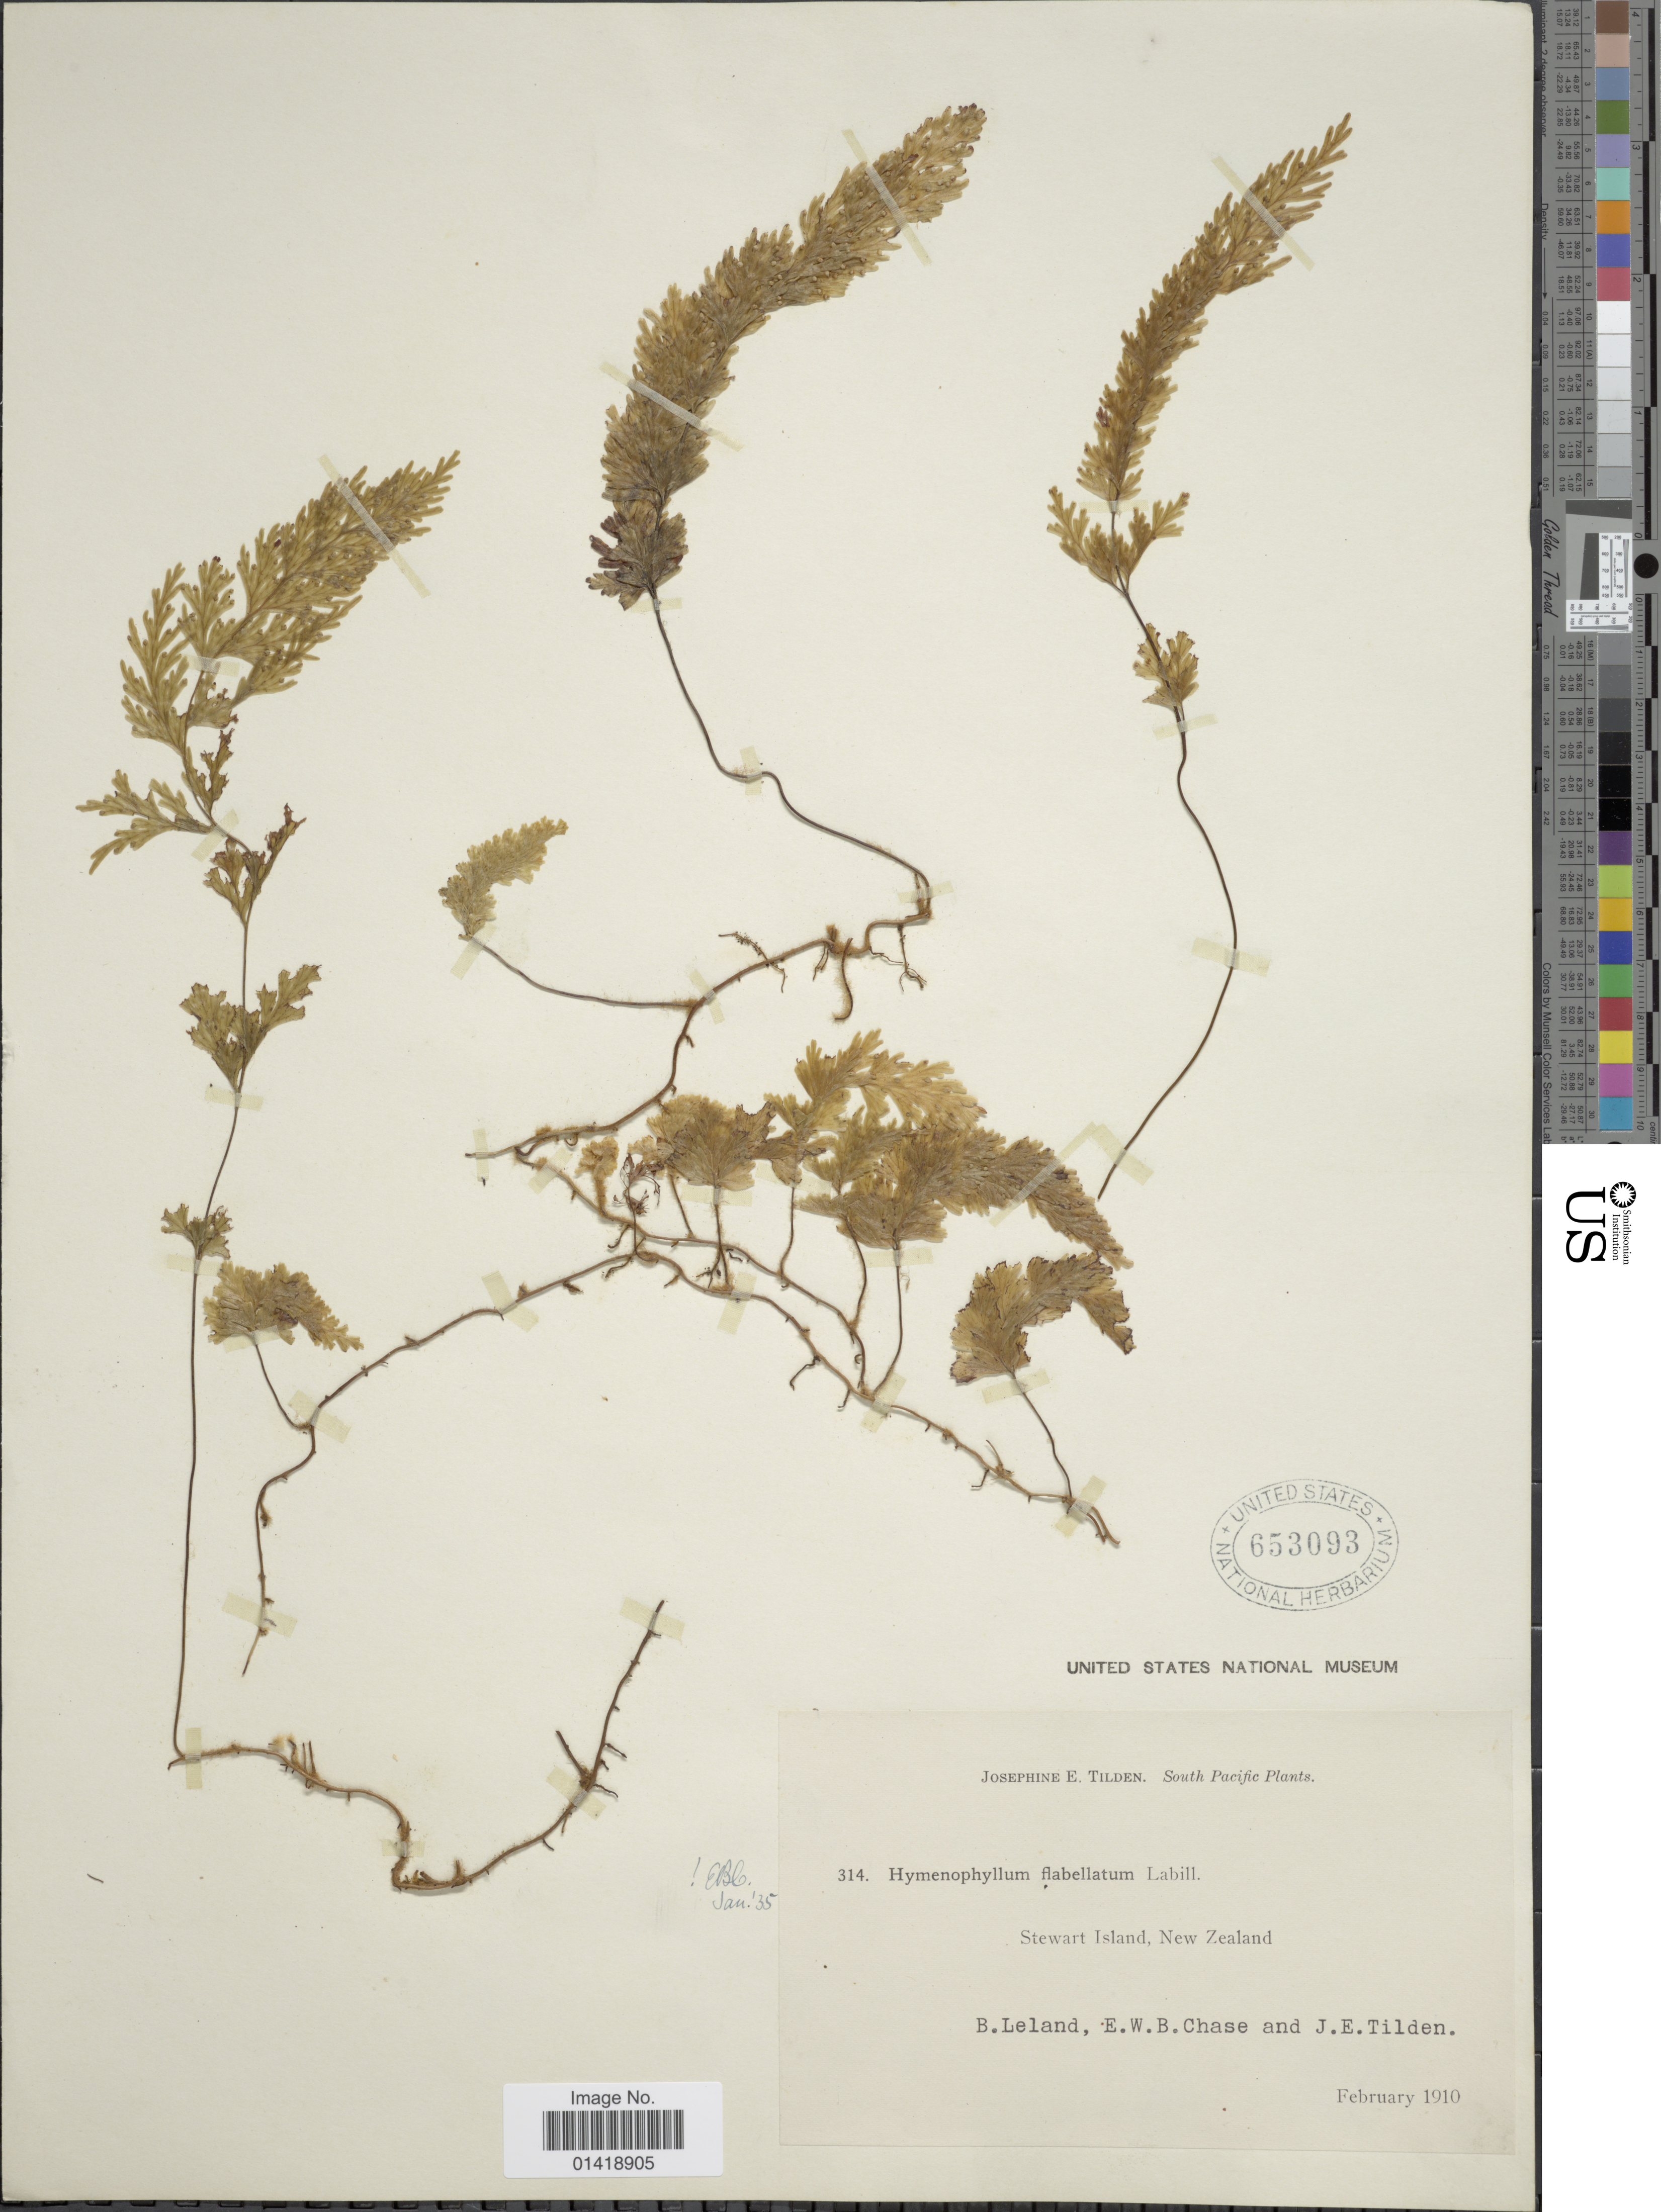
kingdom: Plantae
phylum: Tracheophyta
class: Polypodiopsida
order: Hymenophyllales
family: Hymenophyllaceae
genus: Hymenophyllum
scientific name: Hymenophyllum flabellatum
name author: Labill.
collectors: B. Leland, E. W. Chase & J. E. Tilden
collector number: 314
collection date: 1910-02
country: New Zealand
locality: South Pacific. Stewart Island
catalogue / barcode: US 653093